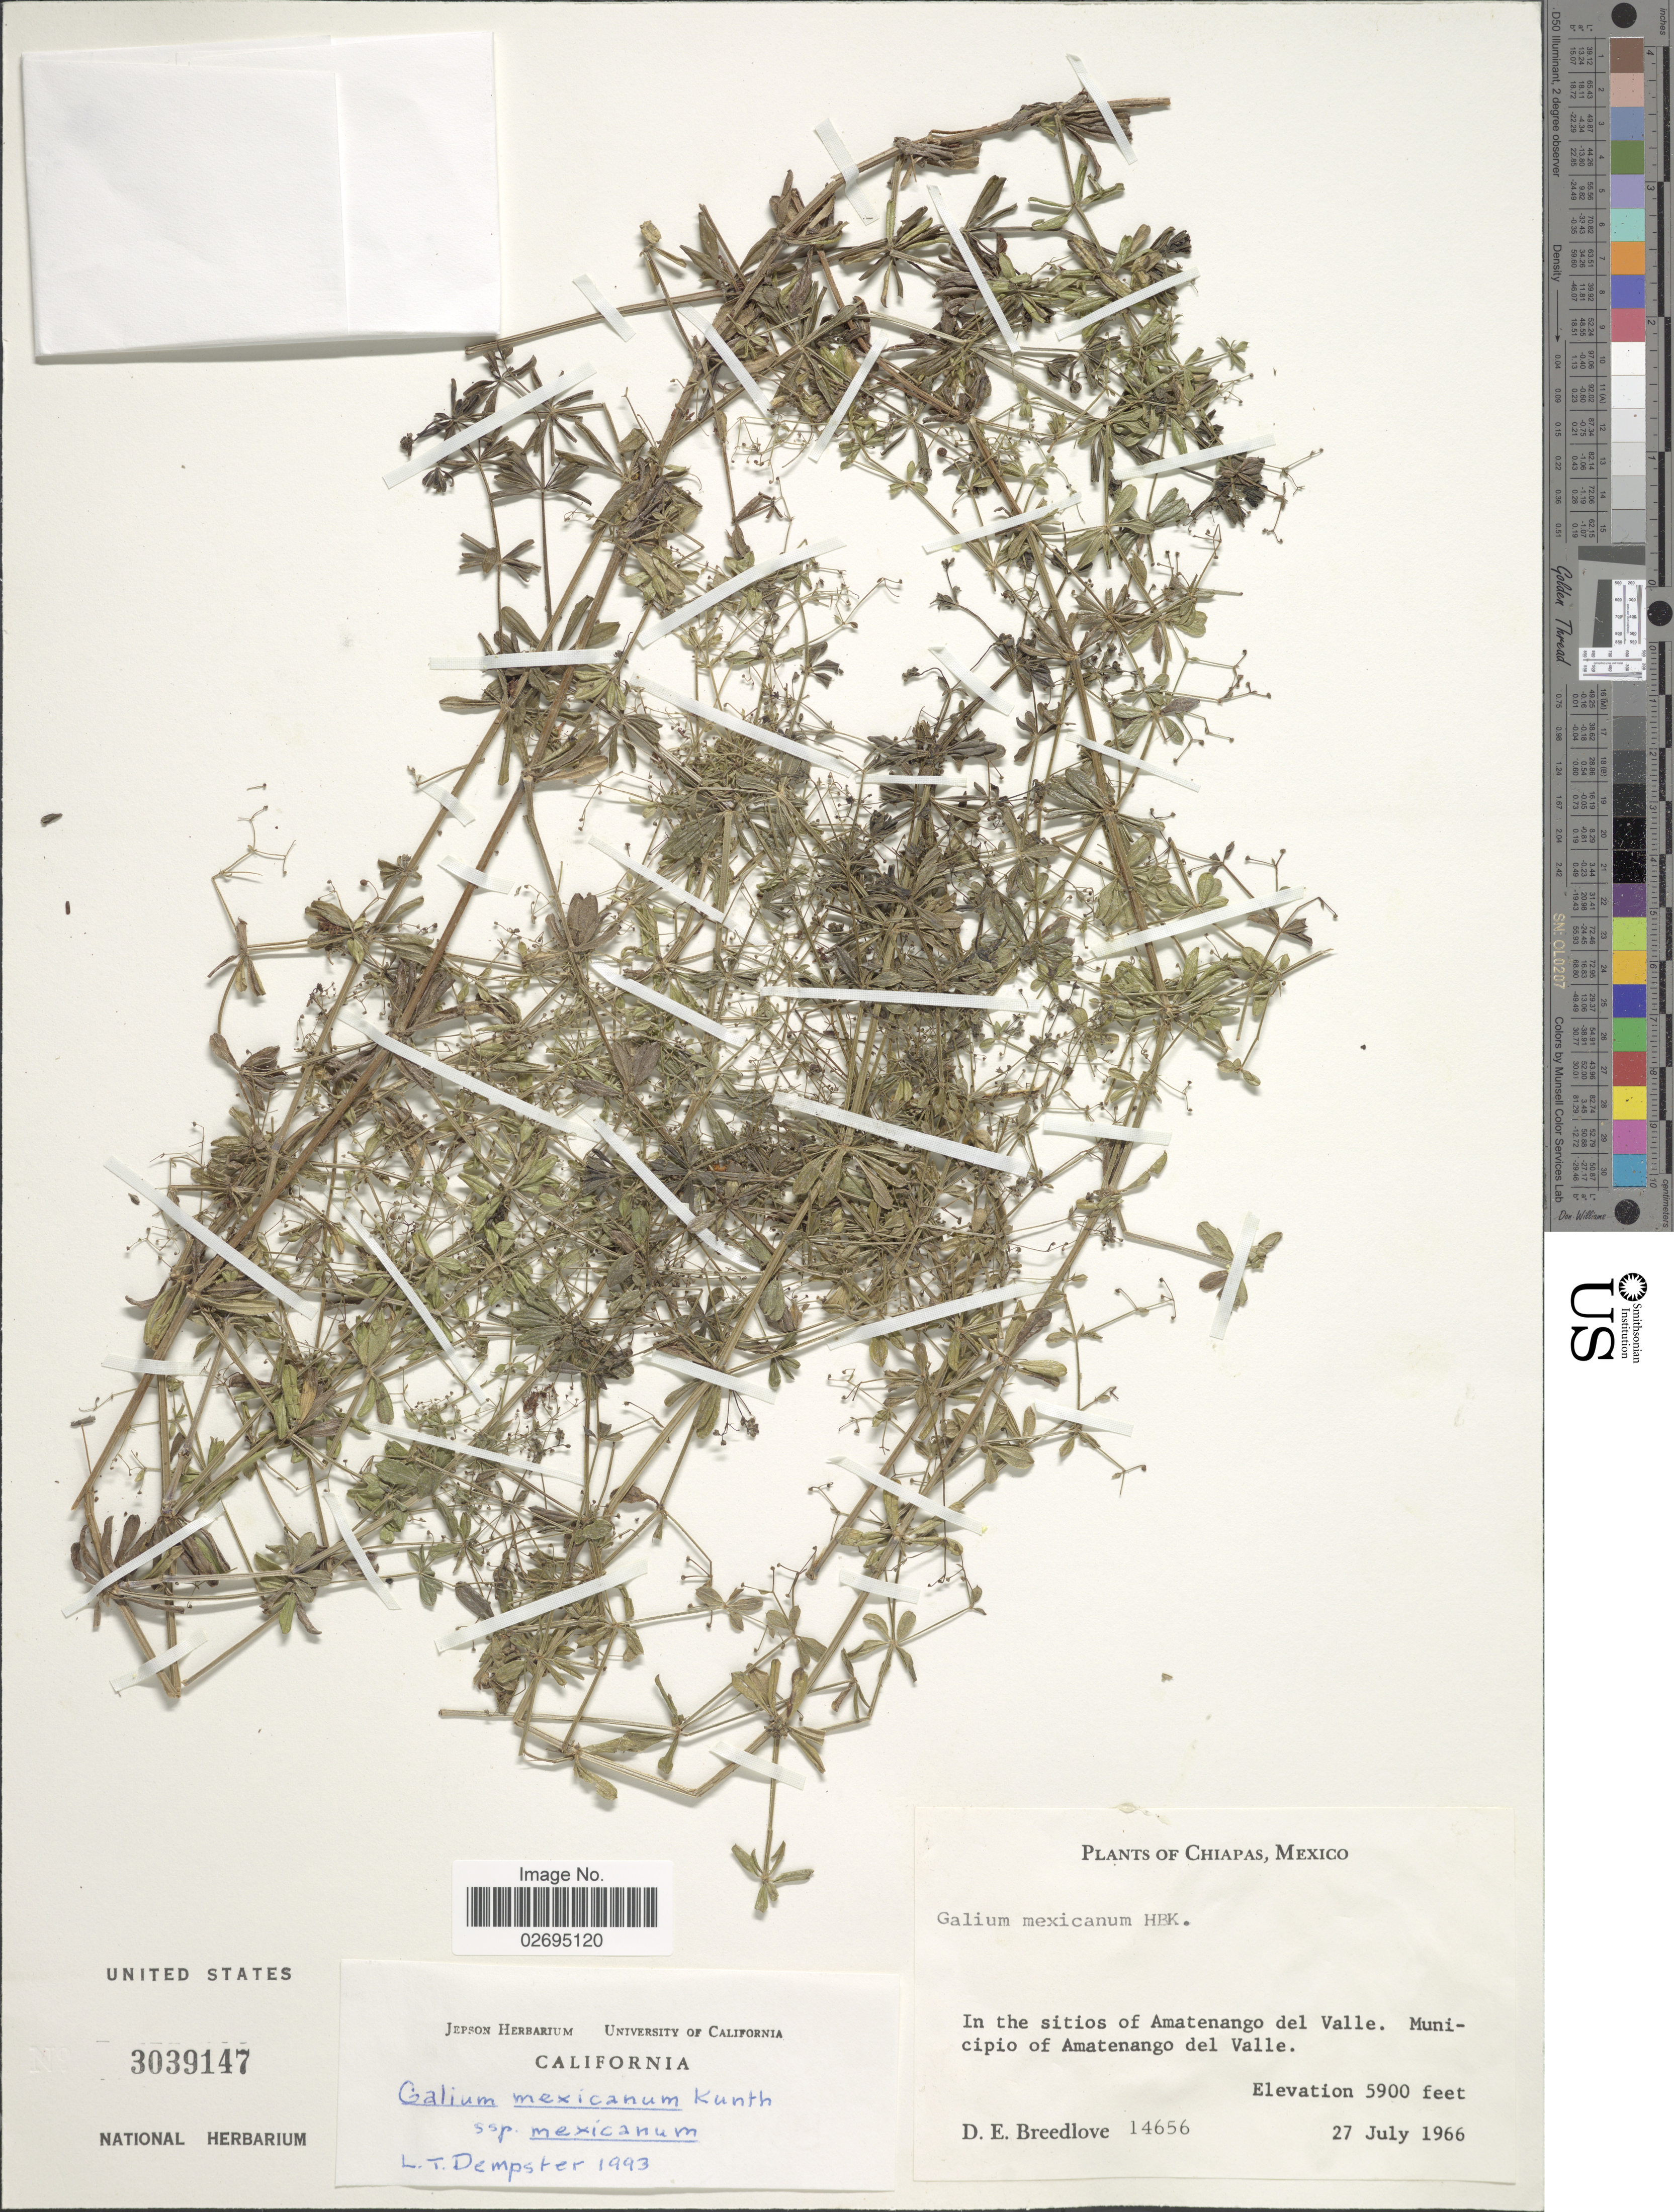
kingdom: Plantae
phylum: Tracheophyta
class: Magnoliopsida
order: Gentianales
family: Rubiaceae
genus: Galium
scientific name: Galium mexicanum subsp. mexicanum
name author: Kunth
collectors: D. E. Breedlove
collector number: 14656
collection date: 1966-07-27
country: Mexico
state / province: Chiapas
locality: In the sitios of Amatenango del Valle. Municipio of Amatenango del Valle.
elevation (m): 1798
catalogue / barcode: US 3039147